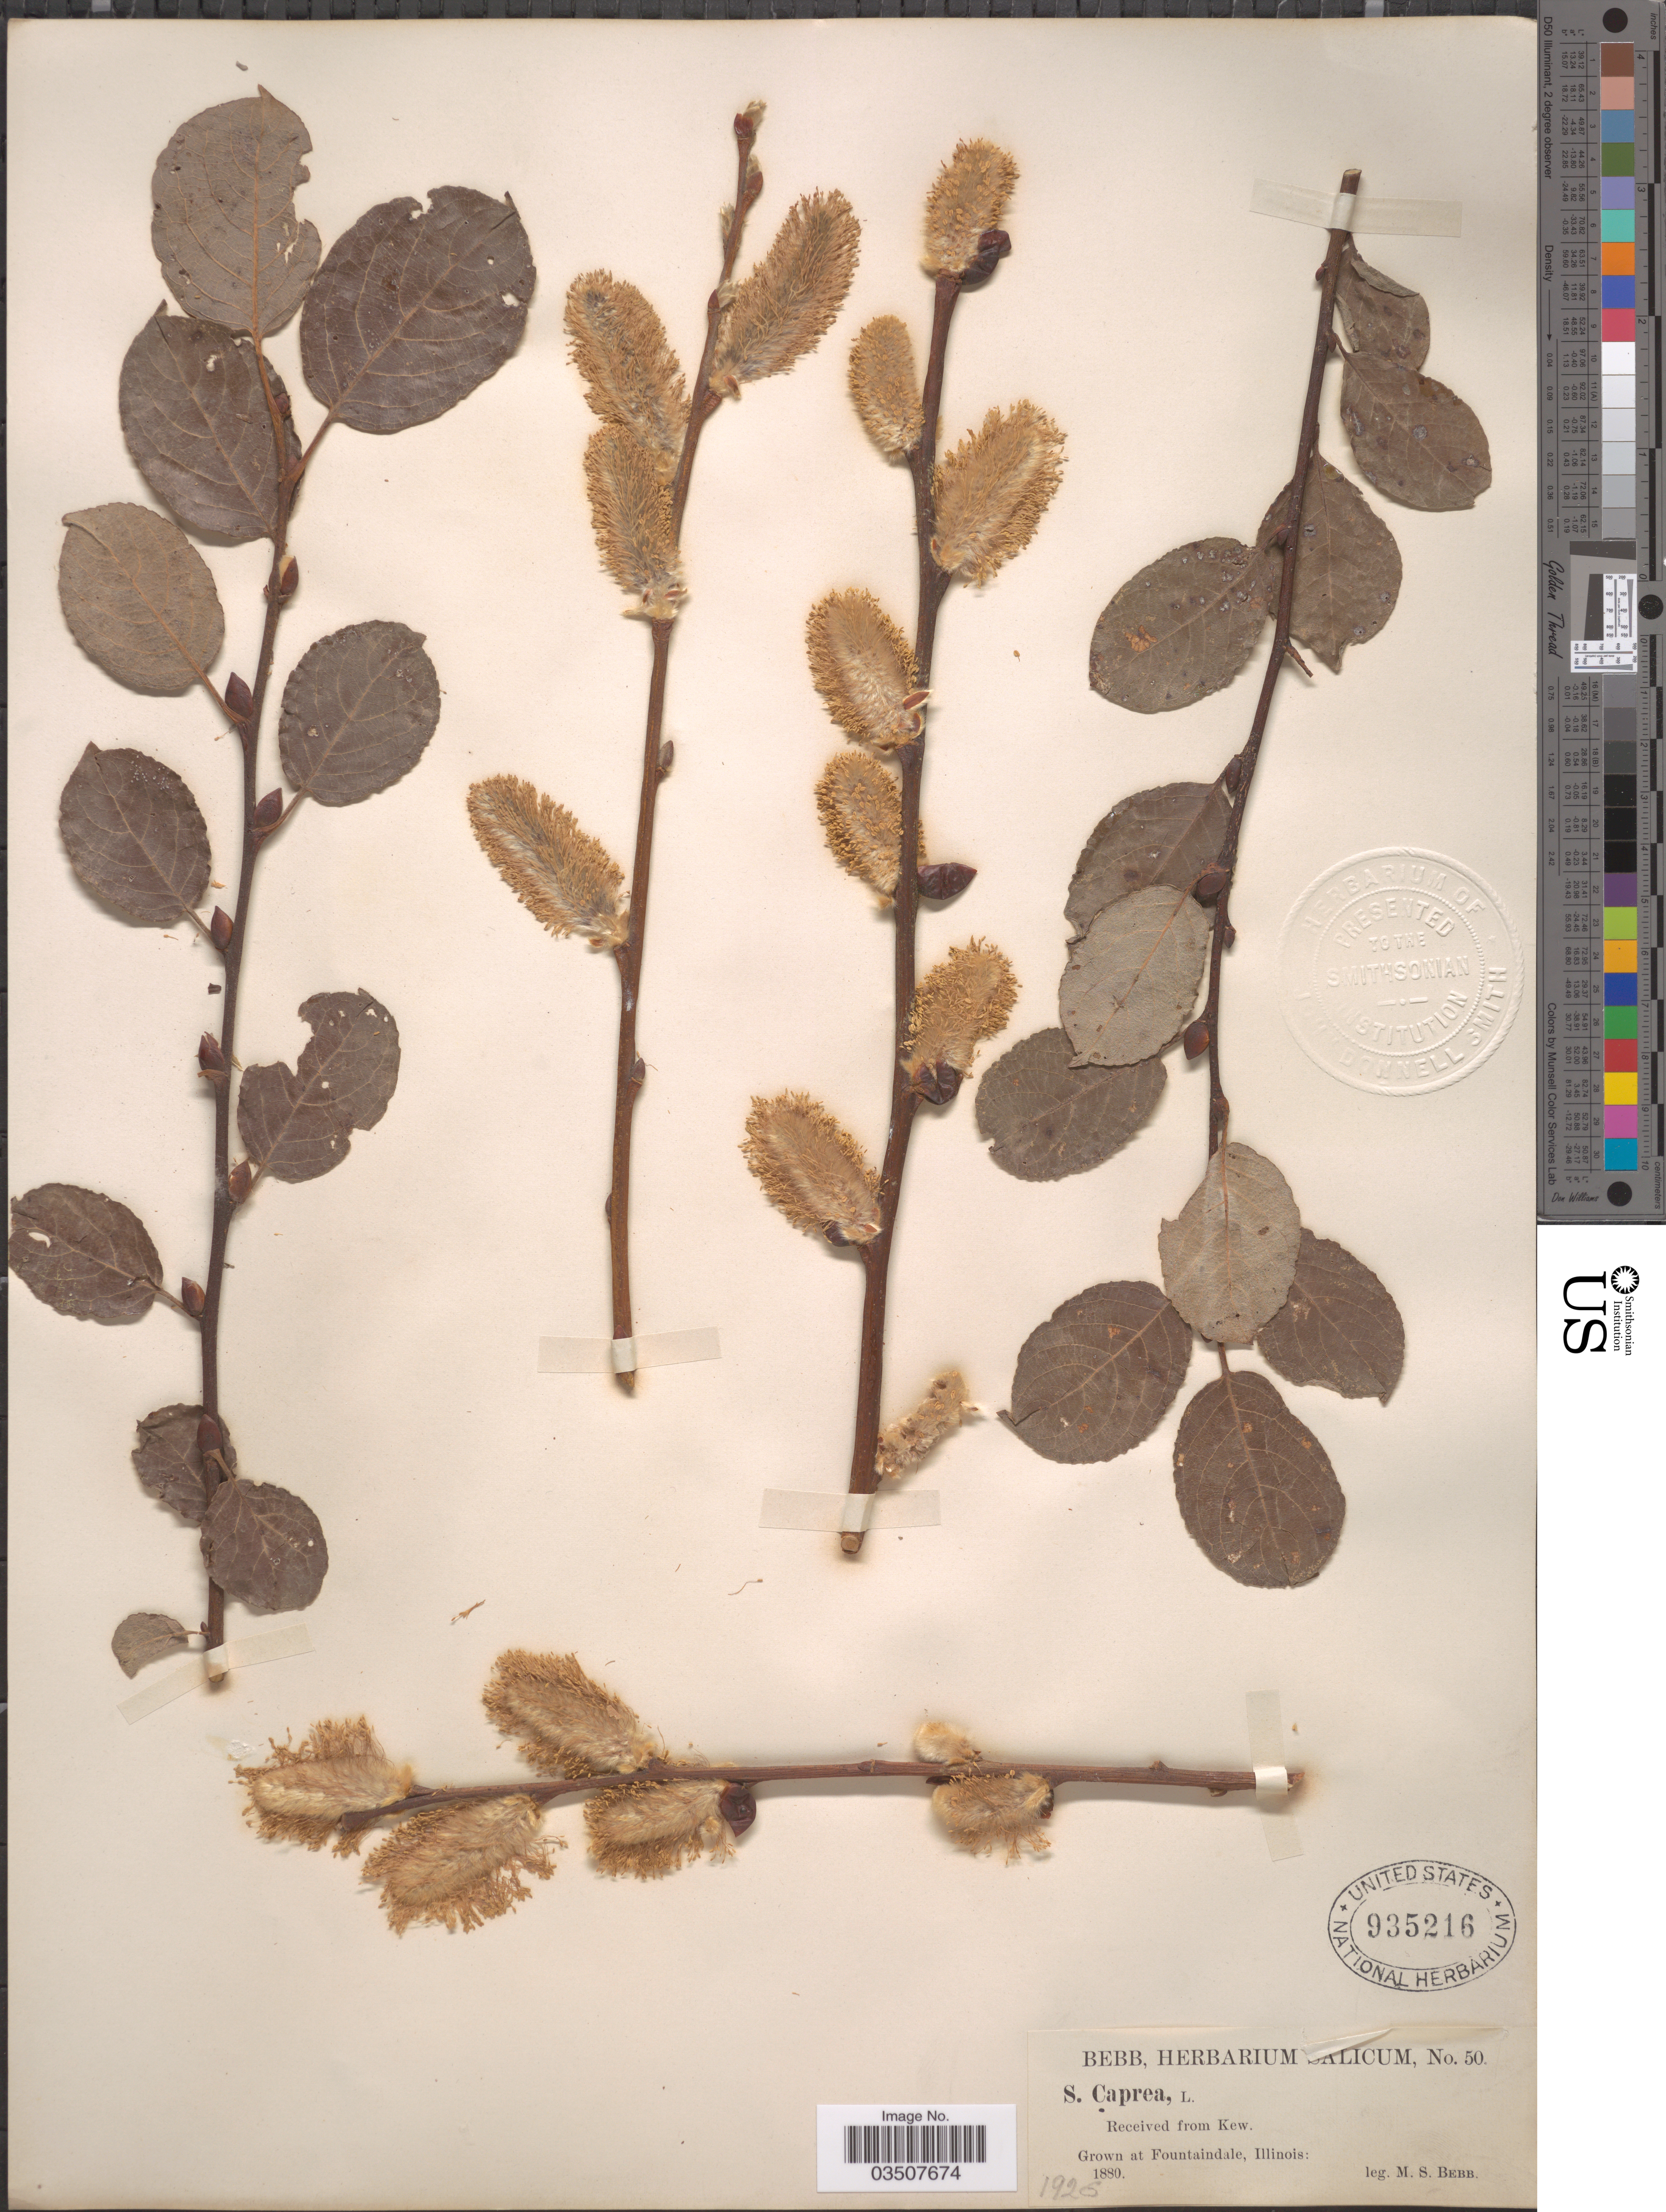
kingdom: Plantae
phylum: Tracheophyta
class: Magnoliopsida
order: Malpighiales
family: Salicaceae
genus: Salix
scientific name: Salix caprea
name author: L.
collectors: M. Bebb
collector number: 50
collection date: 1880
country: United States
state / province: Illinois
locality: Grown at Fountaindale.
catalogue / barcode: US 935216